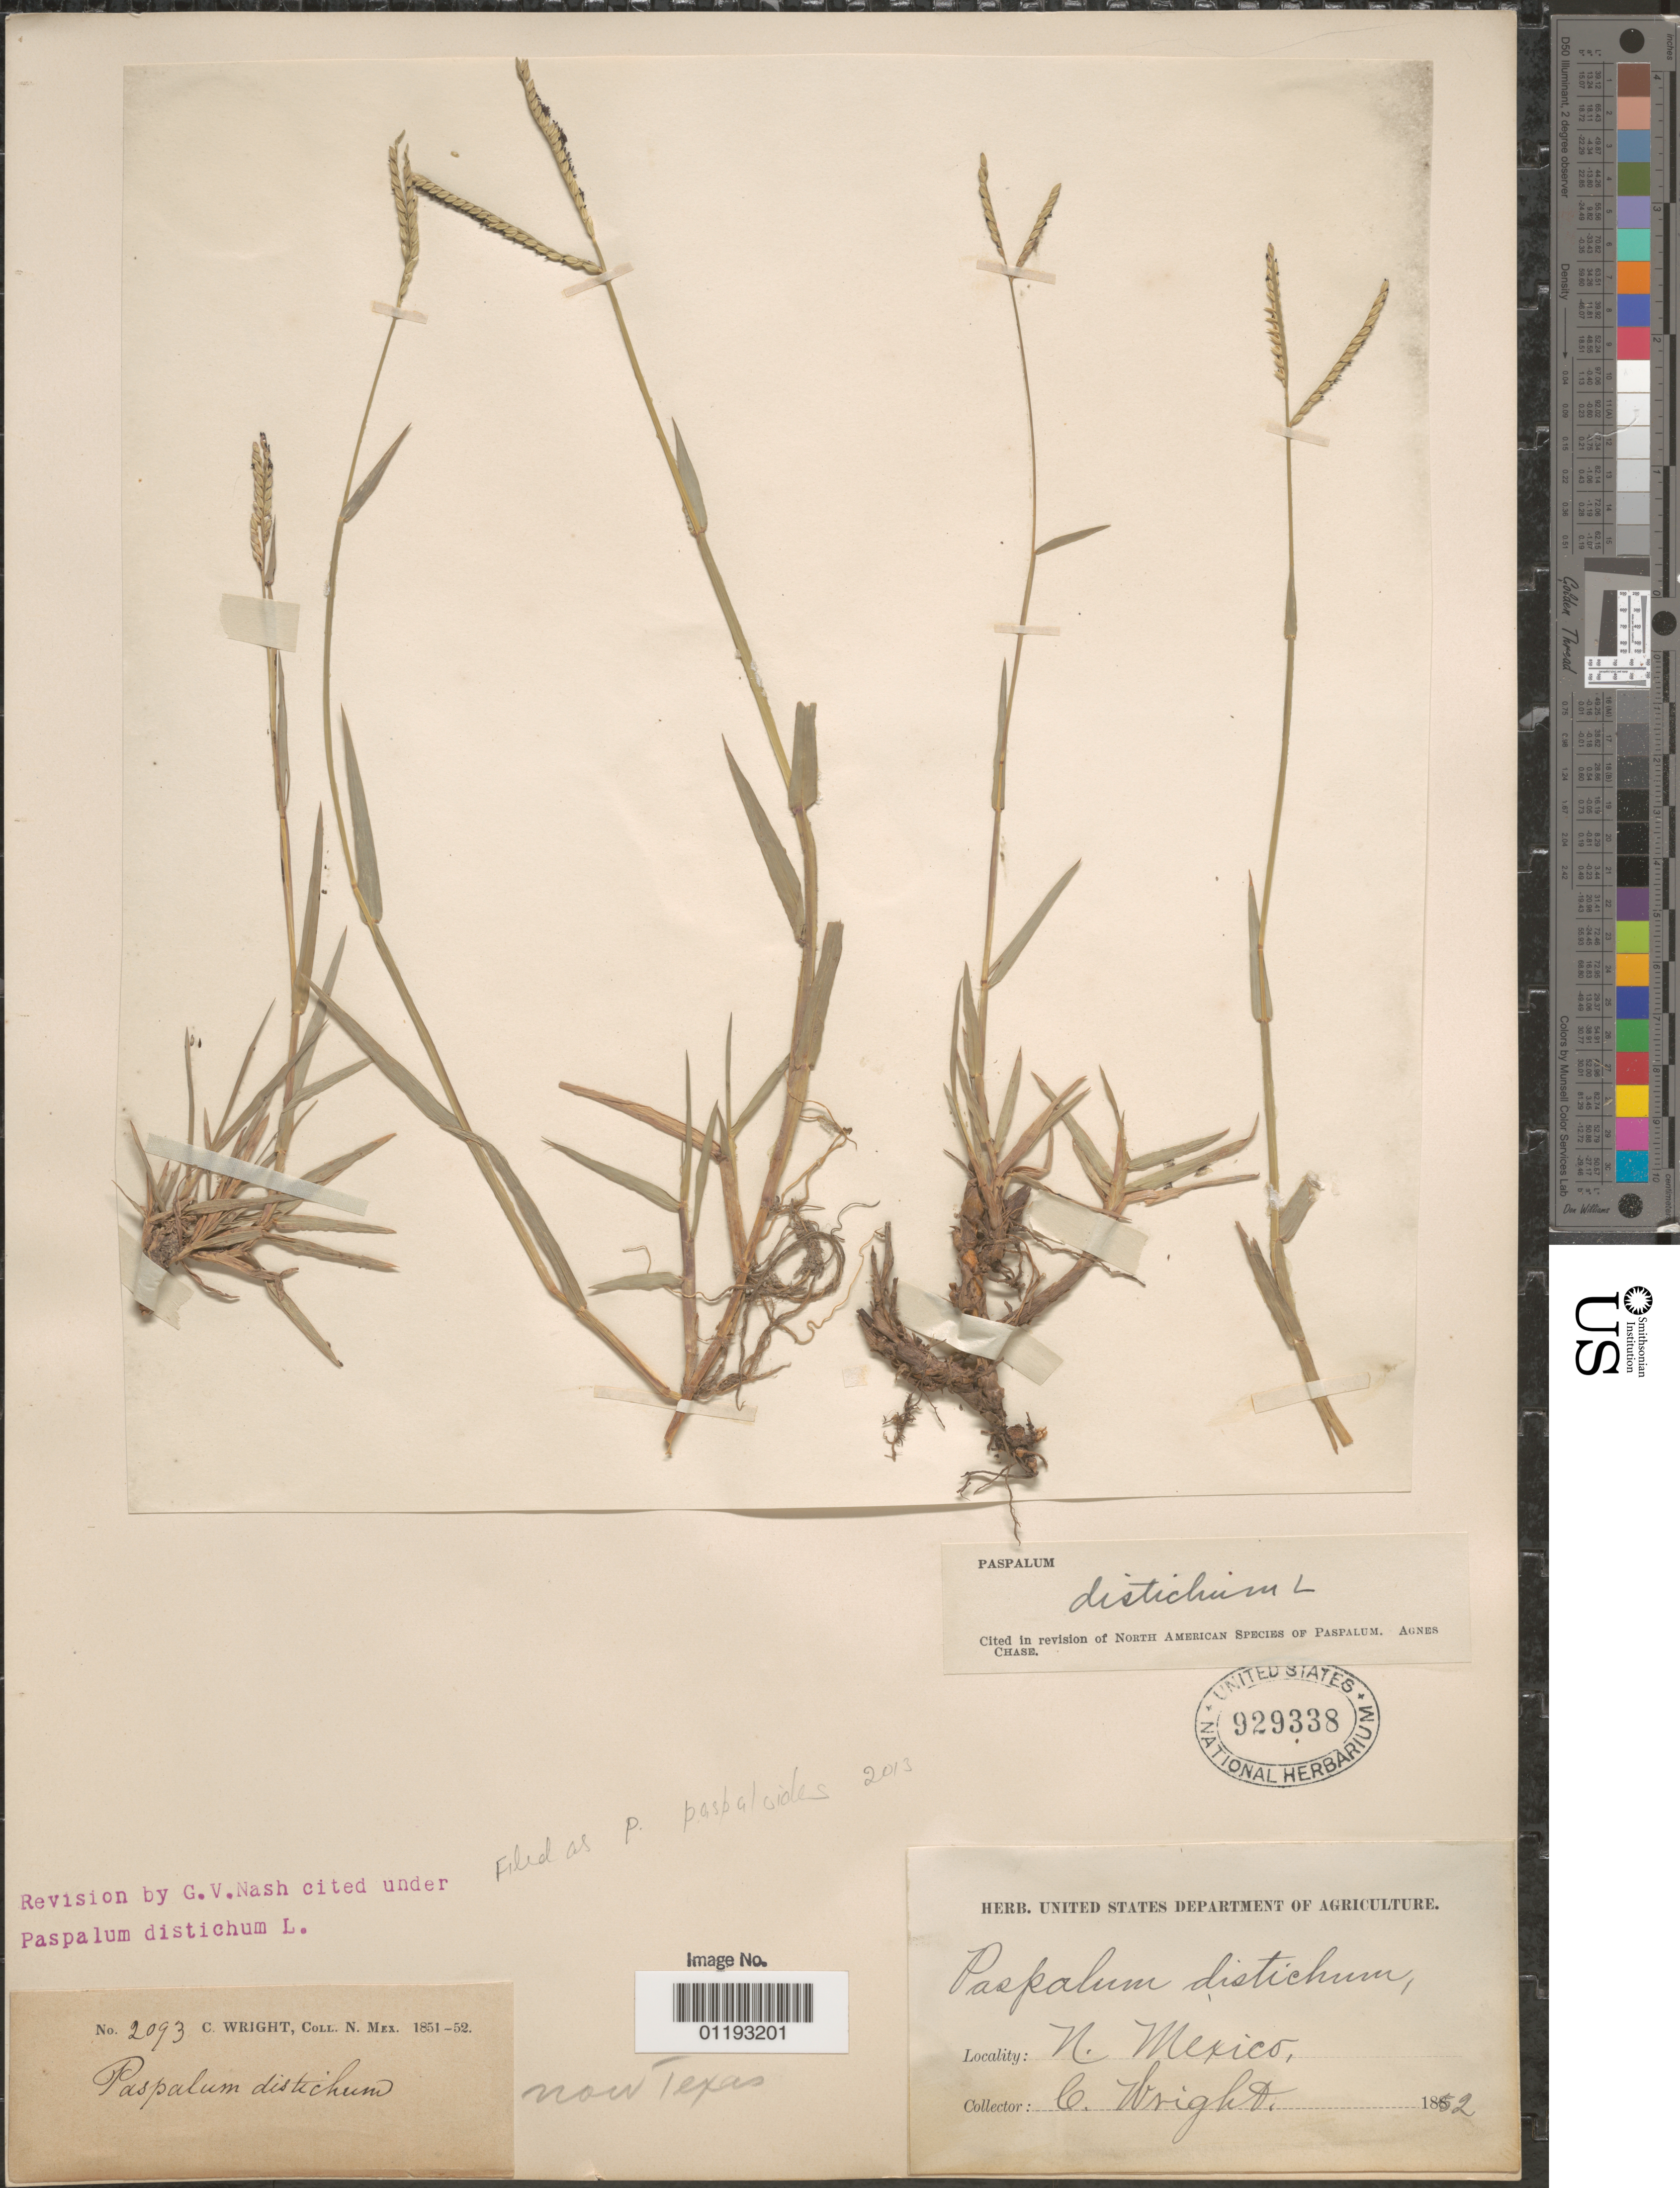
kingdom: Plantae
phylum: Tracheophyta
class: Liliopsida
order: Poales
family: Poaceae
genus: Panicum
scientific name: Panicum distichum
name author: Lam.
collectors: C. Wright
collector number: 2093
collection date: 1852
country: United States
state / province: New Mexico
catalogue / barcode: US 929338